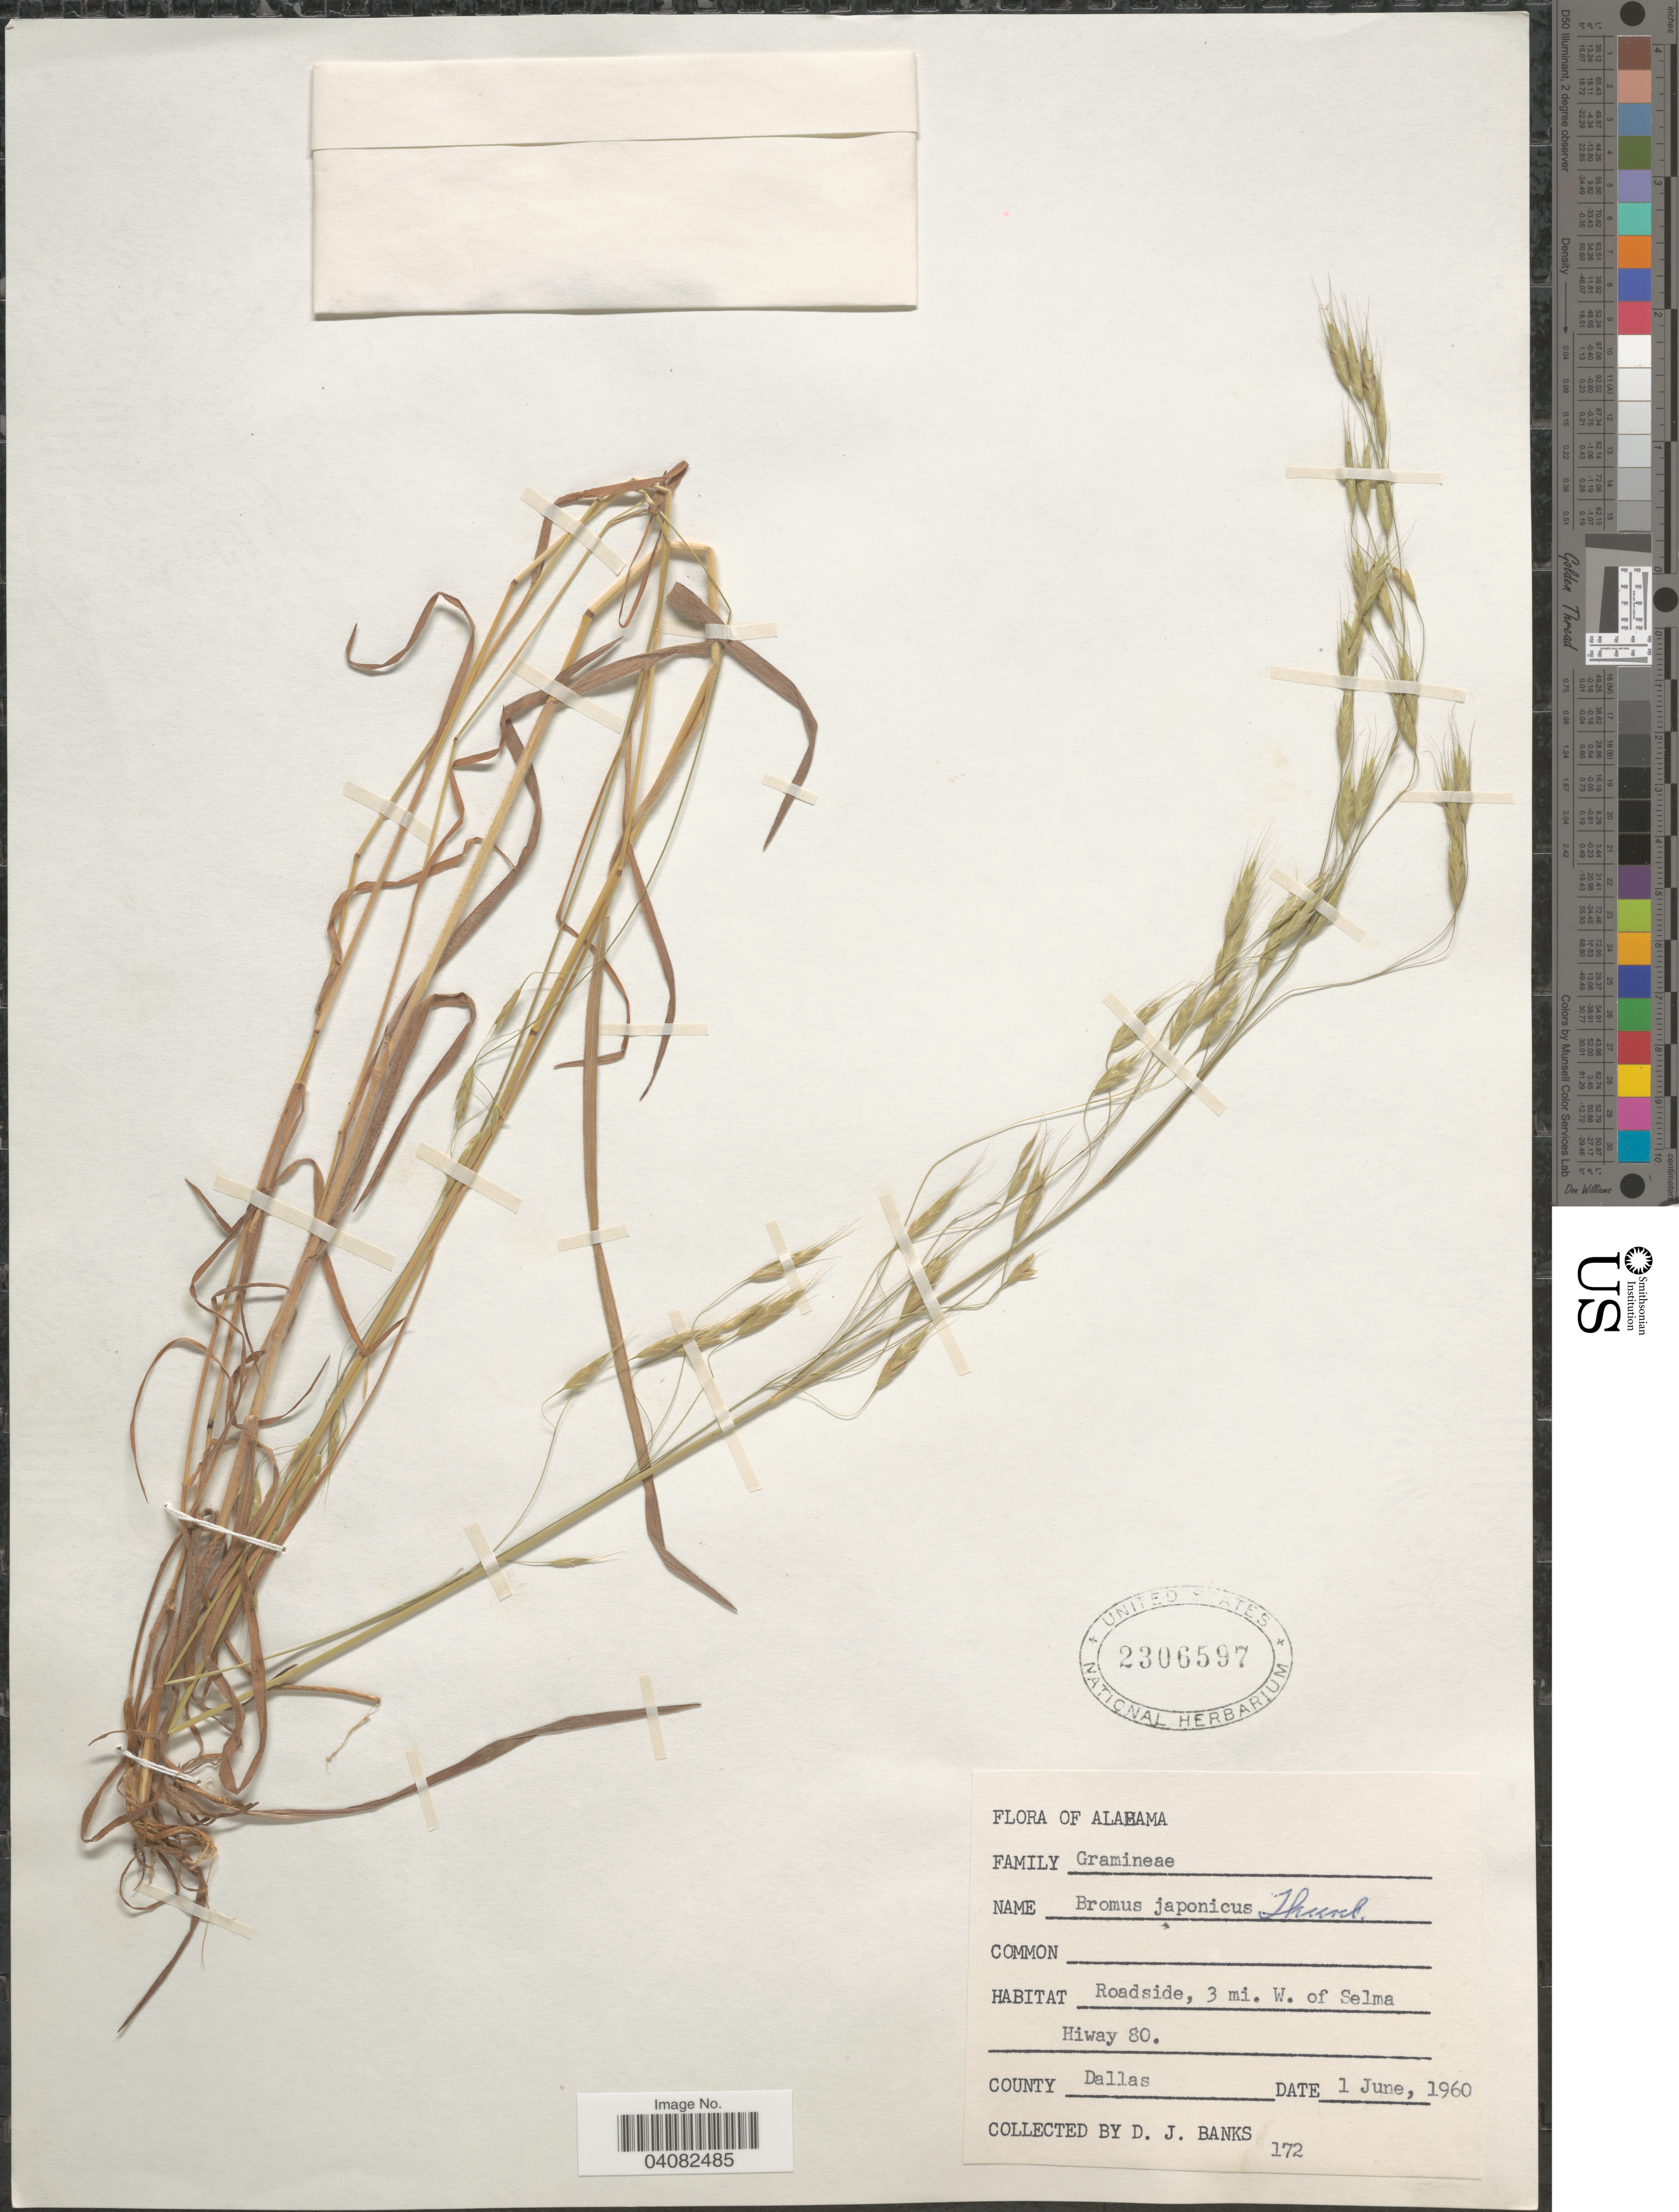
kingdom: Plantae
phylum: Tracheophyta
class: Liliopsida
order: Poales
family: Poaceae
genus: Bromus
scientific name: Bromus japonicus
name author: Houtt.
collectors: D. J. Banks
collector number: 172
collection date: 1960-06-01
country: United States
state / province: Alabama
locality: Roadside, 3 mi. W. of Selma Hiway 80. County Dallas.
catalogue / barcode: US 2306597